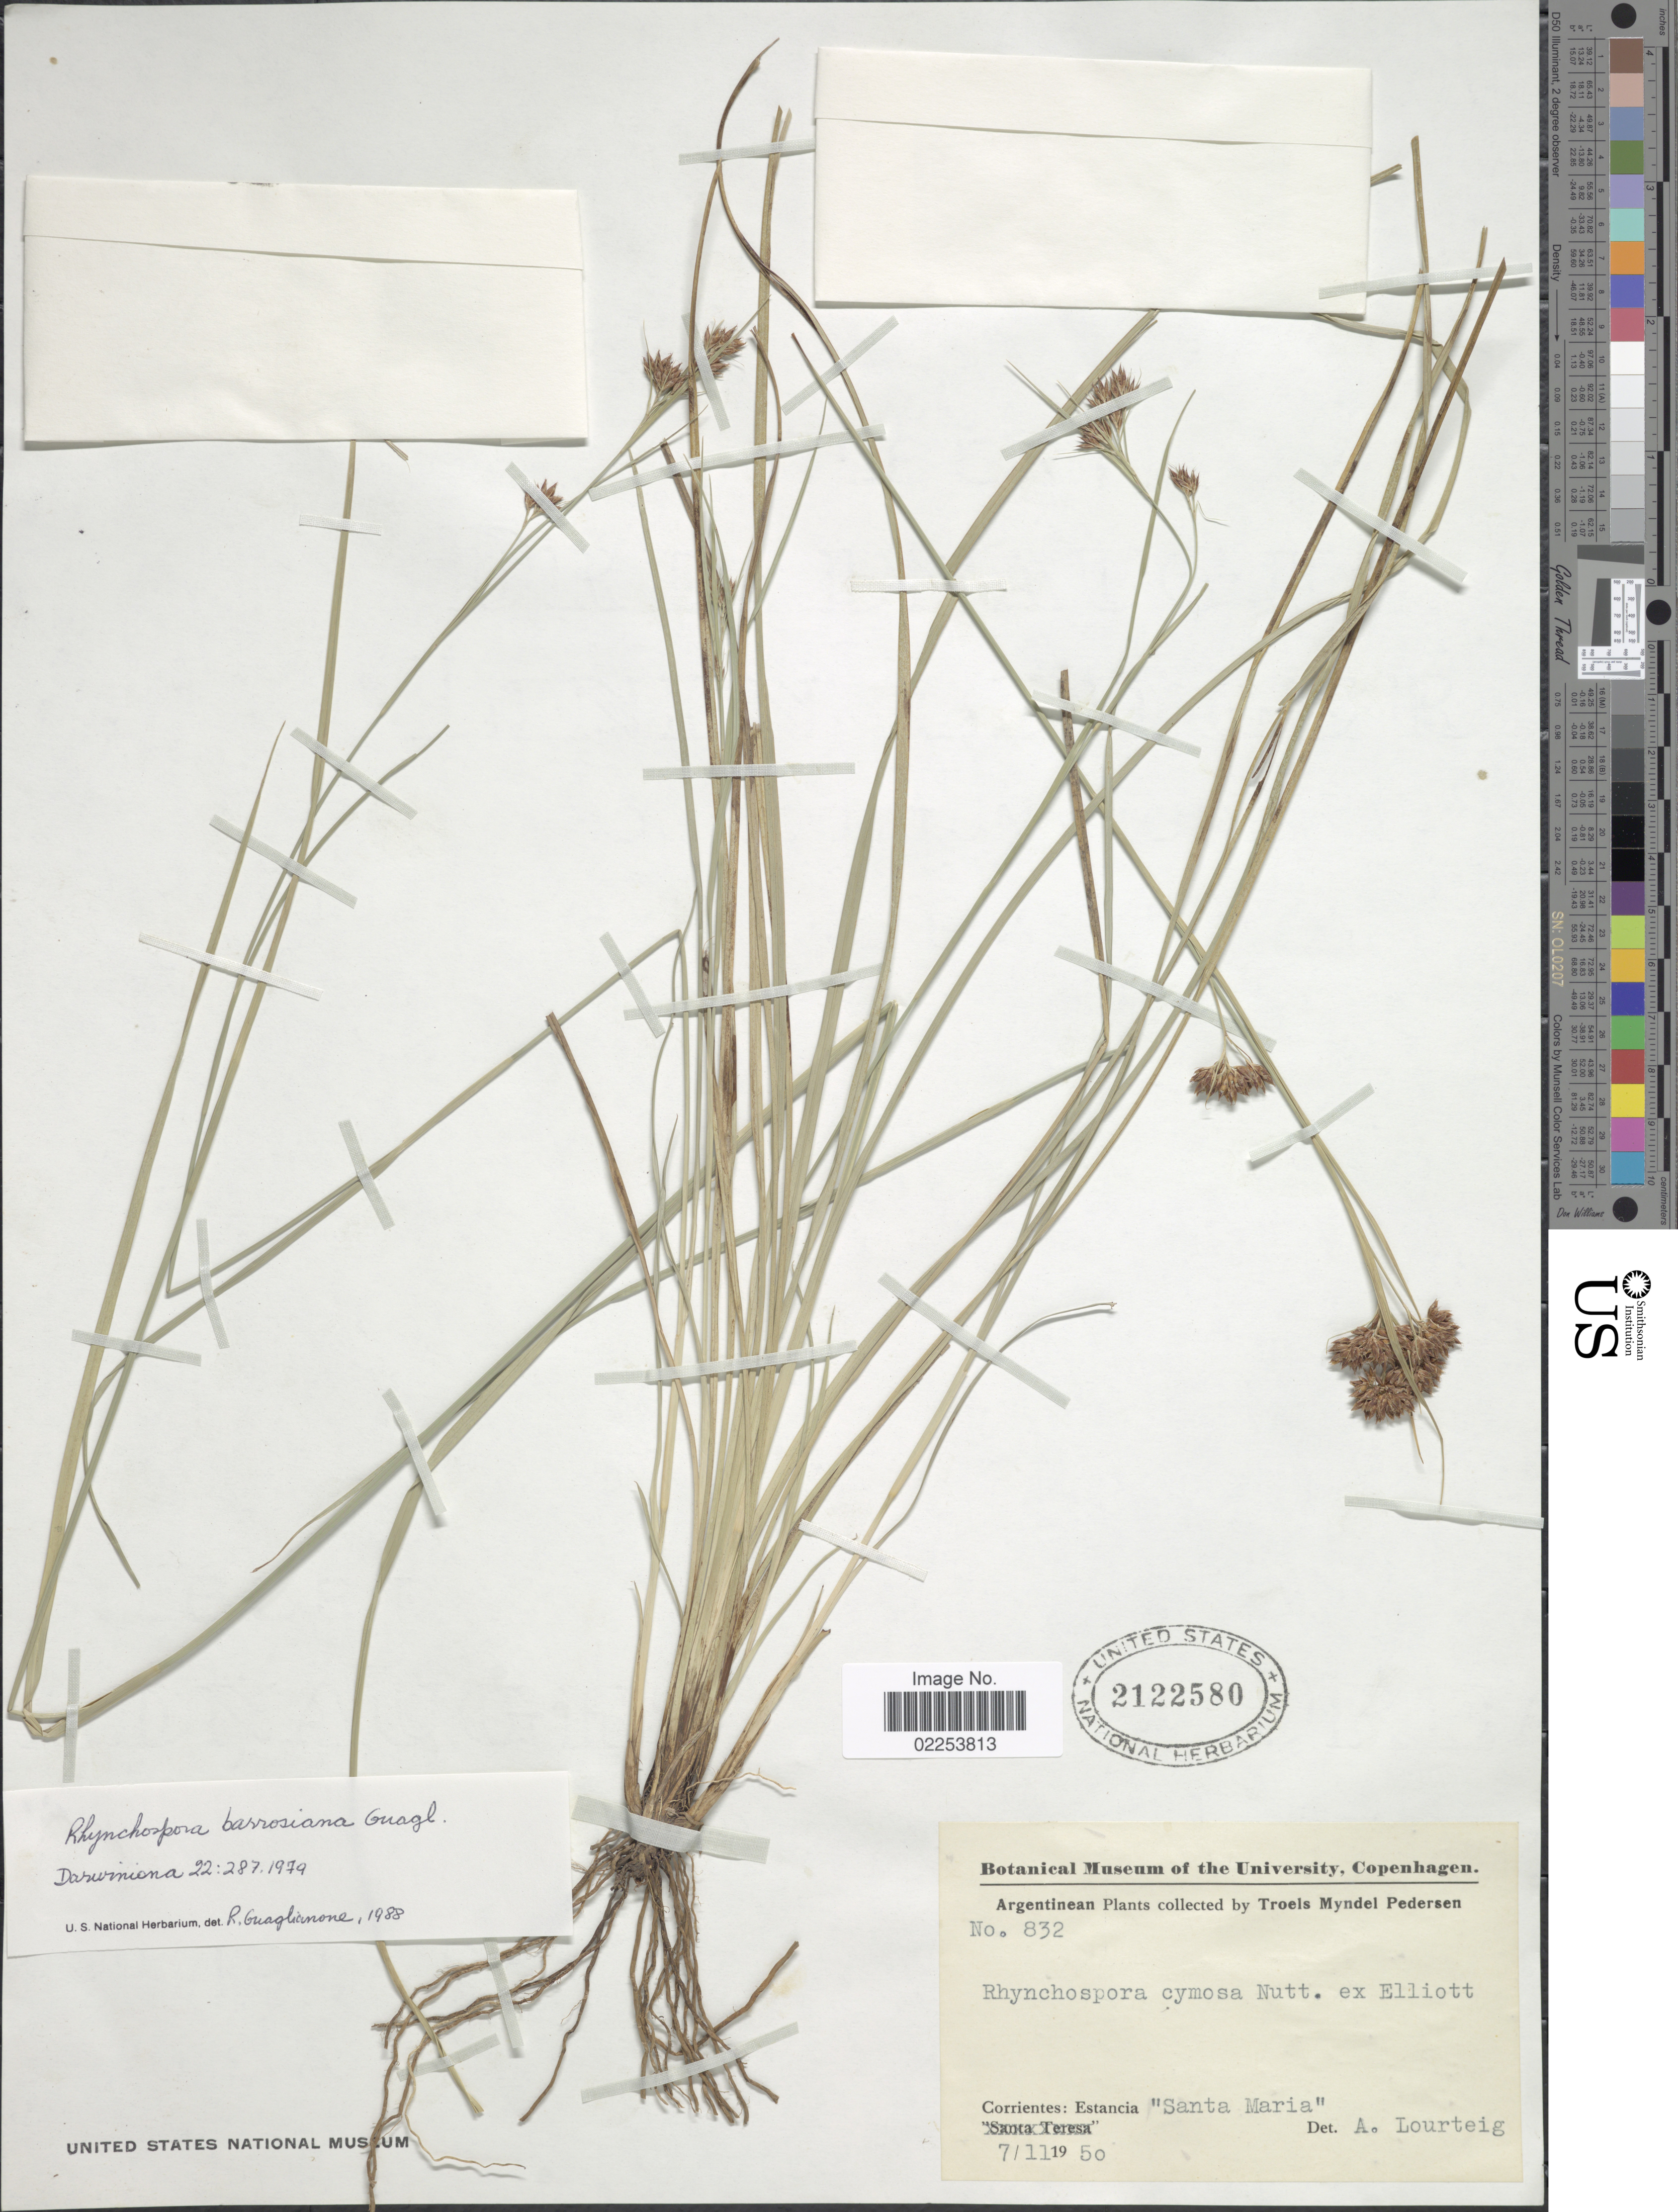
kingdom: Plantae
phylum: Tracheophyta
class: Liliopsida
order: Poales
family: Cyperaceae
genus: Rhynchospora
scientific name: Rhynchospora barrosiana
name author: Guagl.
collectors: T. Pederson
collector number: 832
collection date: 1950-11-07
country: Argentina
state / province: Corrientes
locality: Estancia "Santa Maria"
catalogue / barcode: US 2122580